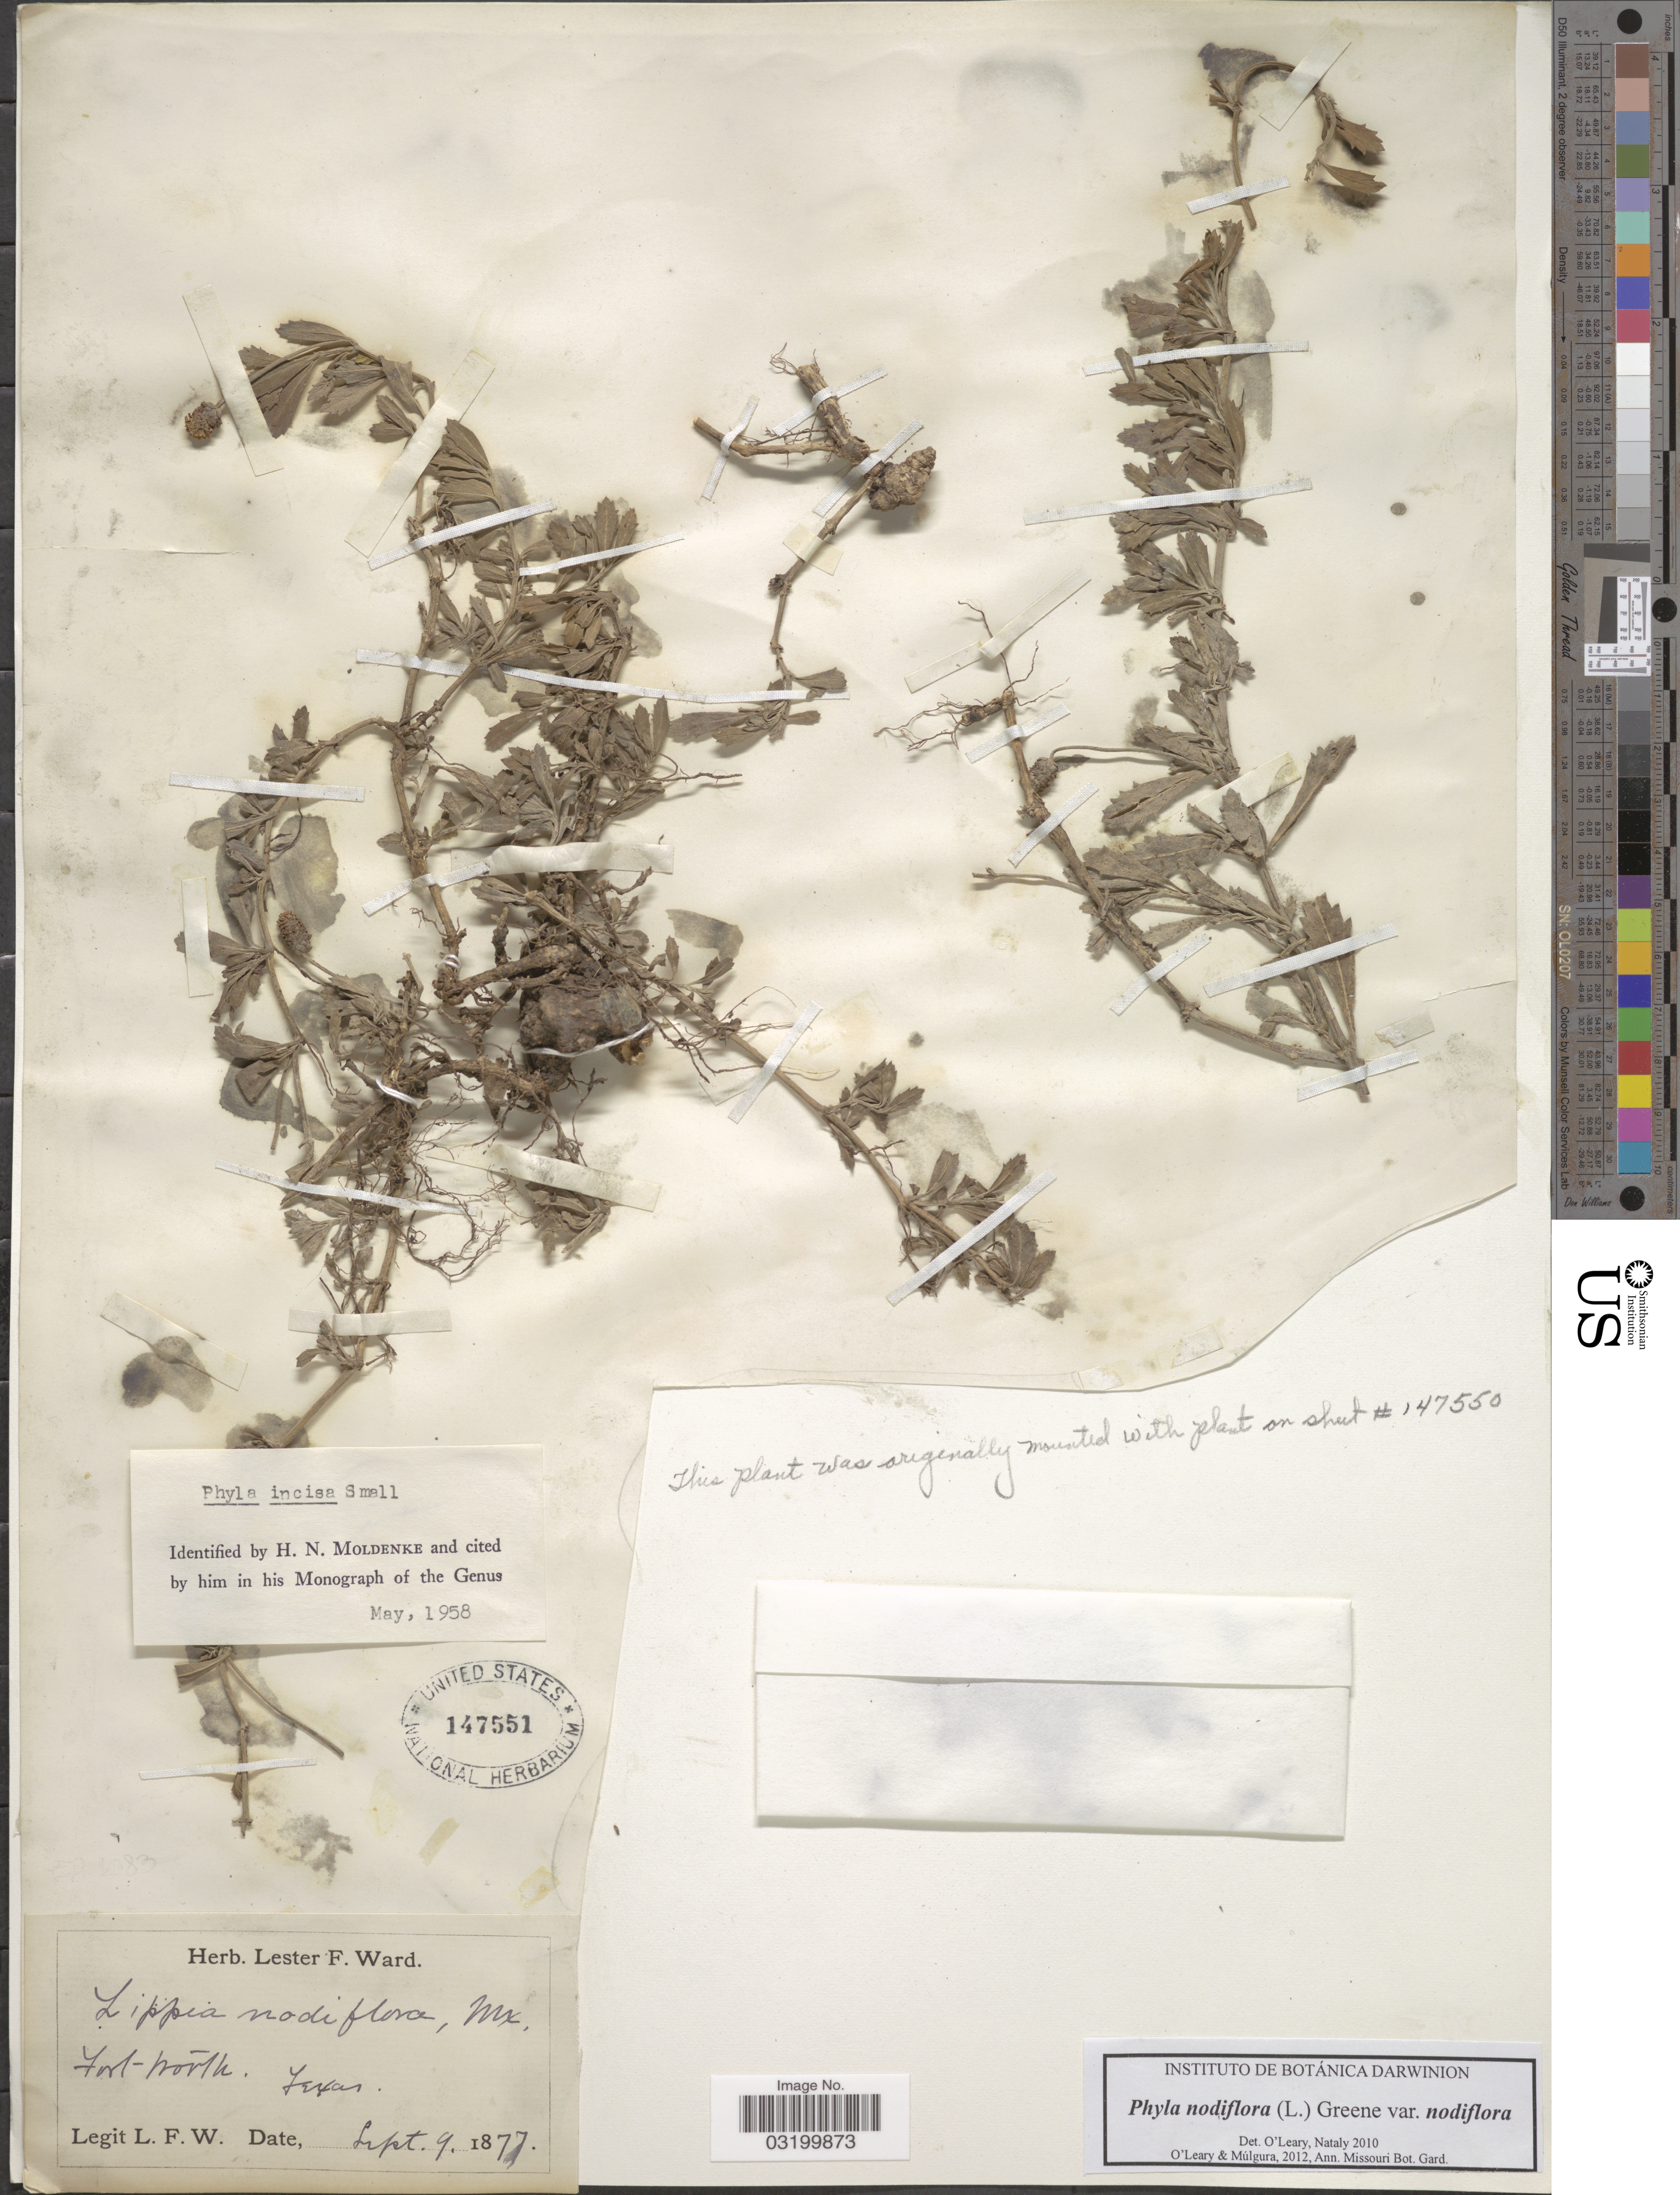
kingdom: Plantae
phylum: Tracheophyta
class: Magnoliopsida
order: Lamiales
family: Verbenaceae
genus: Phyla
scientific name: Phyla nodiflora var. nodiflora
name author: (L.) Greene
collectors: L. F. Ward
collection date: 1877-09-09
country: United States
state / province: Texas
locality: Fort-Worth.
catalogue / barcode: US 147551